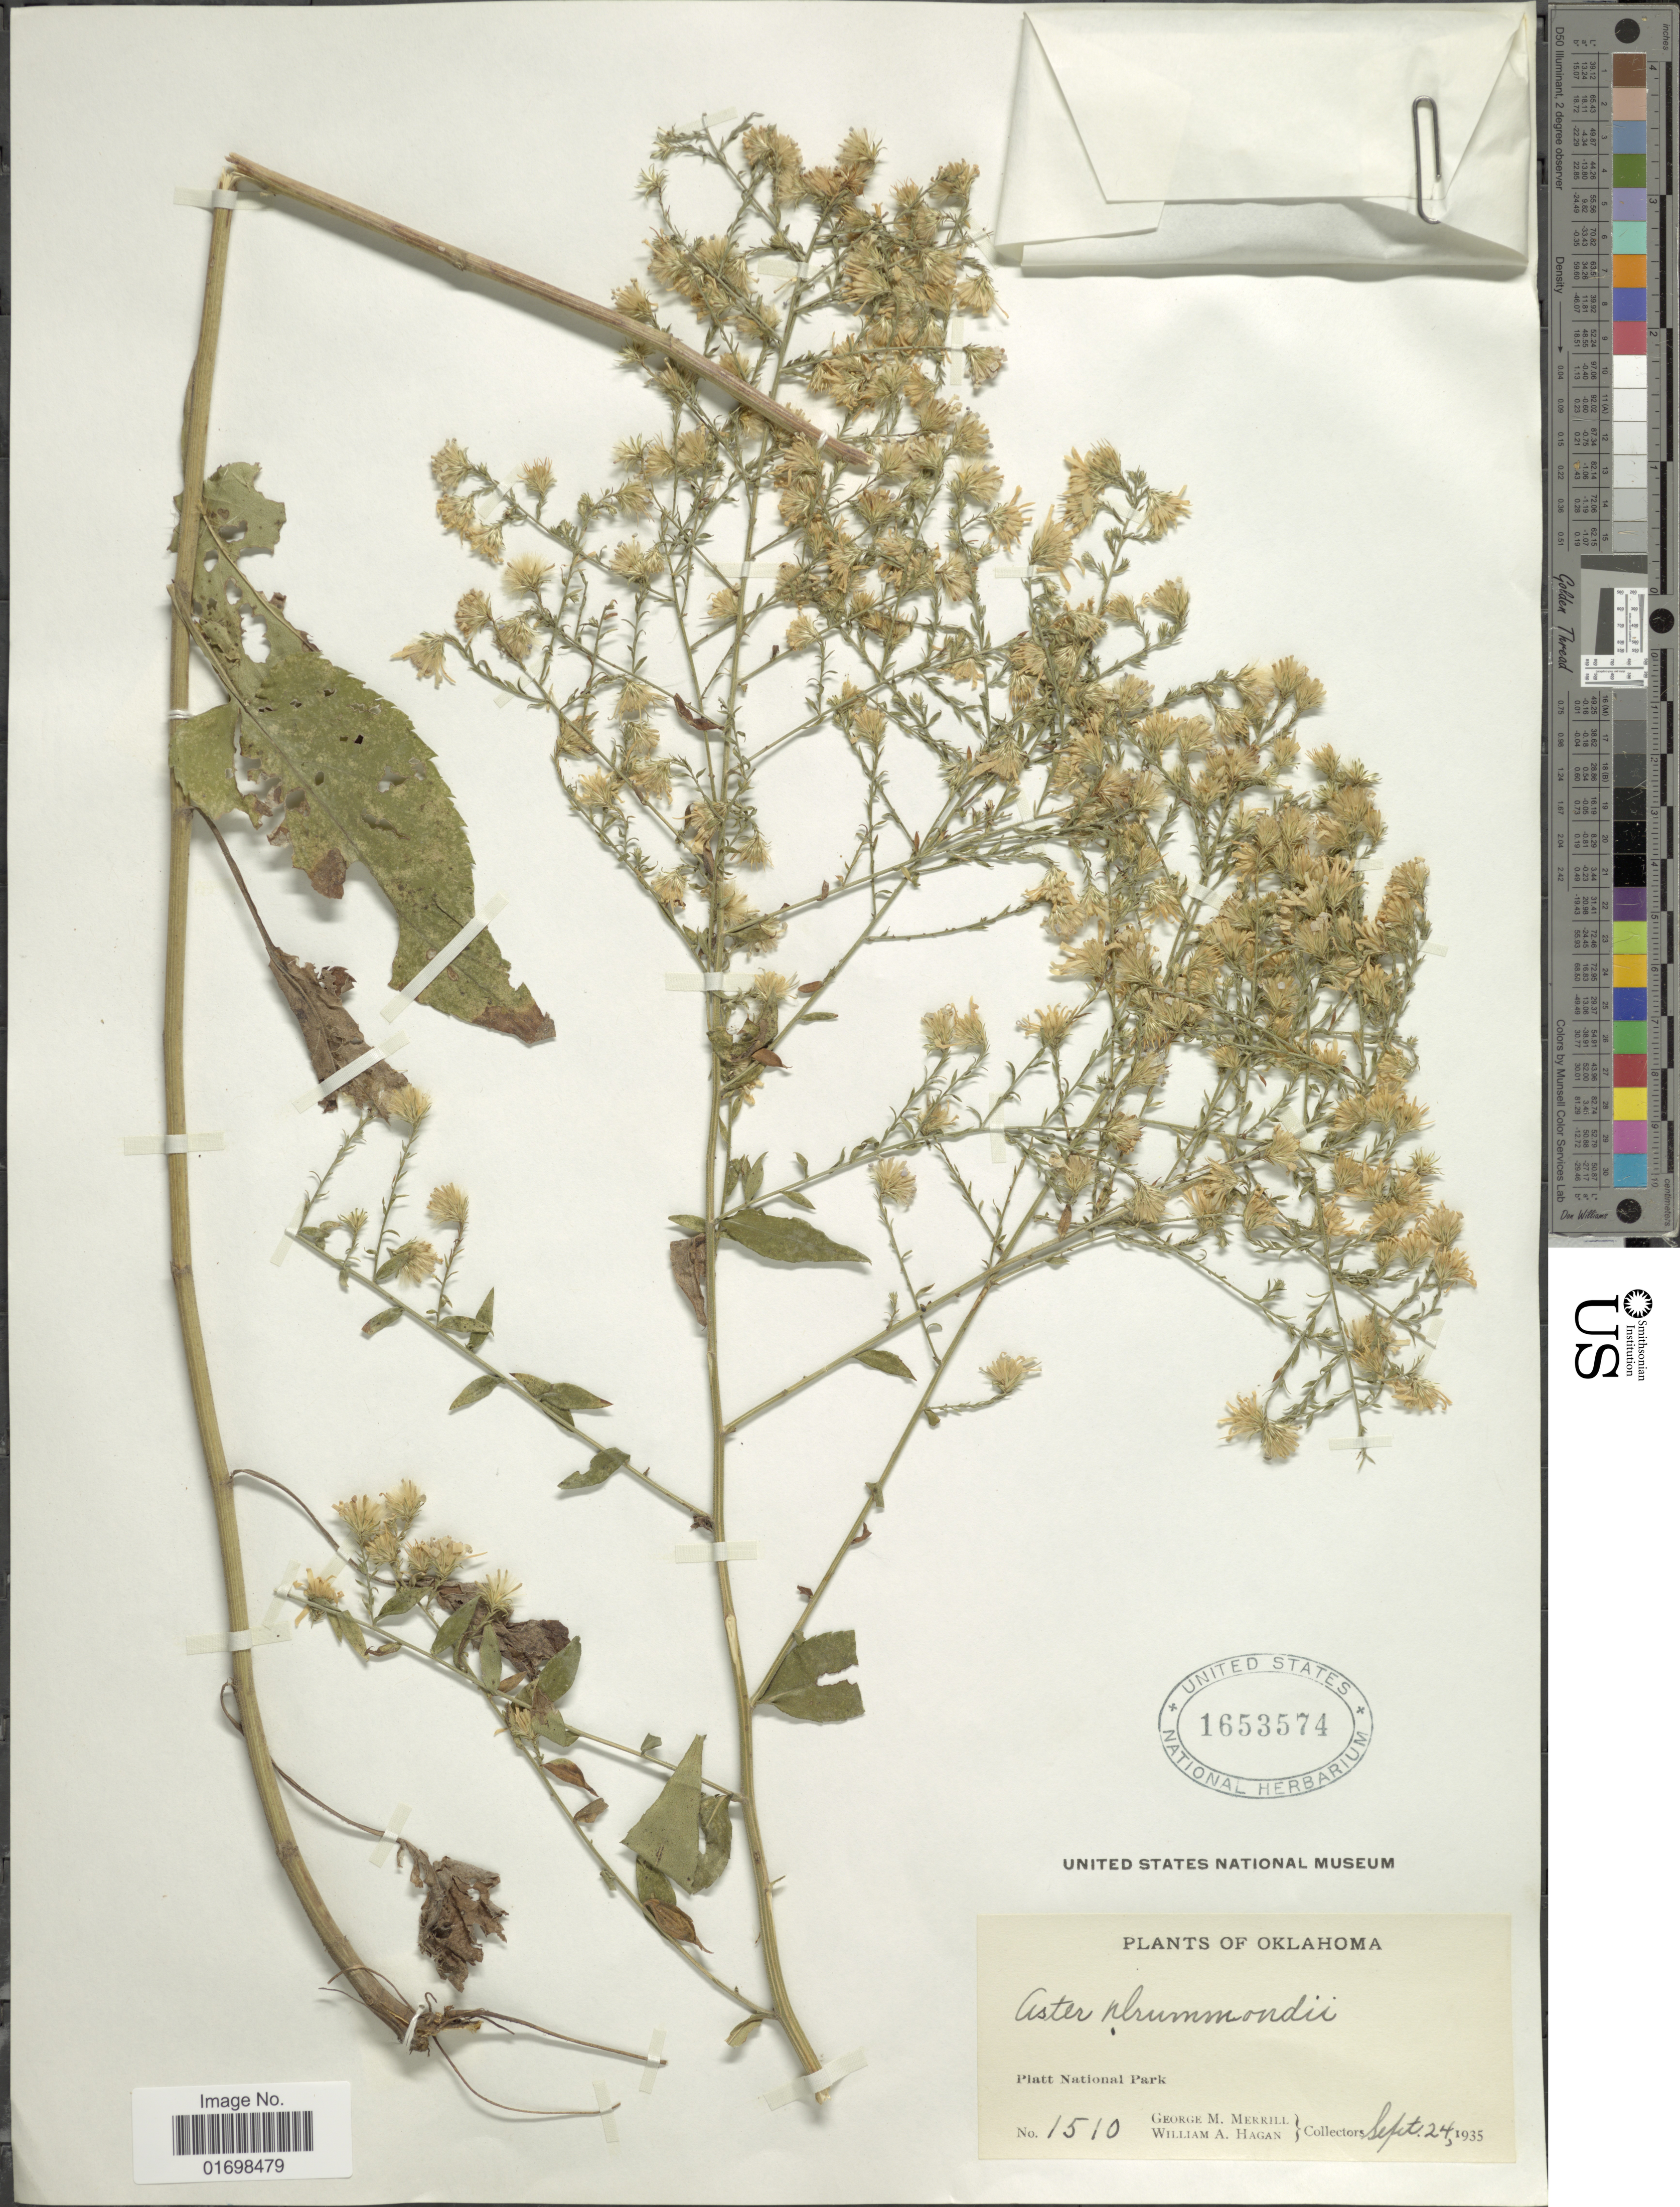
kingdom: Plantae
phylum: Tracheophyta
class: Magnoliopsida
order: Asterales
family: Asteraceae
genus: Symphyotrichum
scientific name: Symphyotrichum drummondii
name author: (Lindl.) G.L. Nesom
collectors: G. M. Merrill & W. Hagan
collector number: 1510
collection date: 1935-09-24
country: United States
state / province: Oklahoma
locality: Platt National Park.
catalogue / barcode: US 1653574